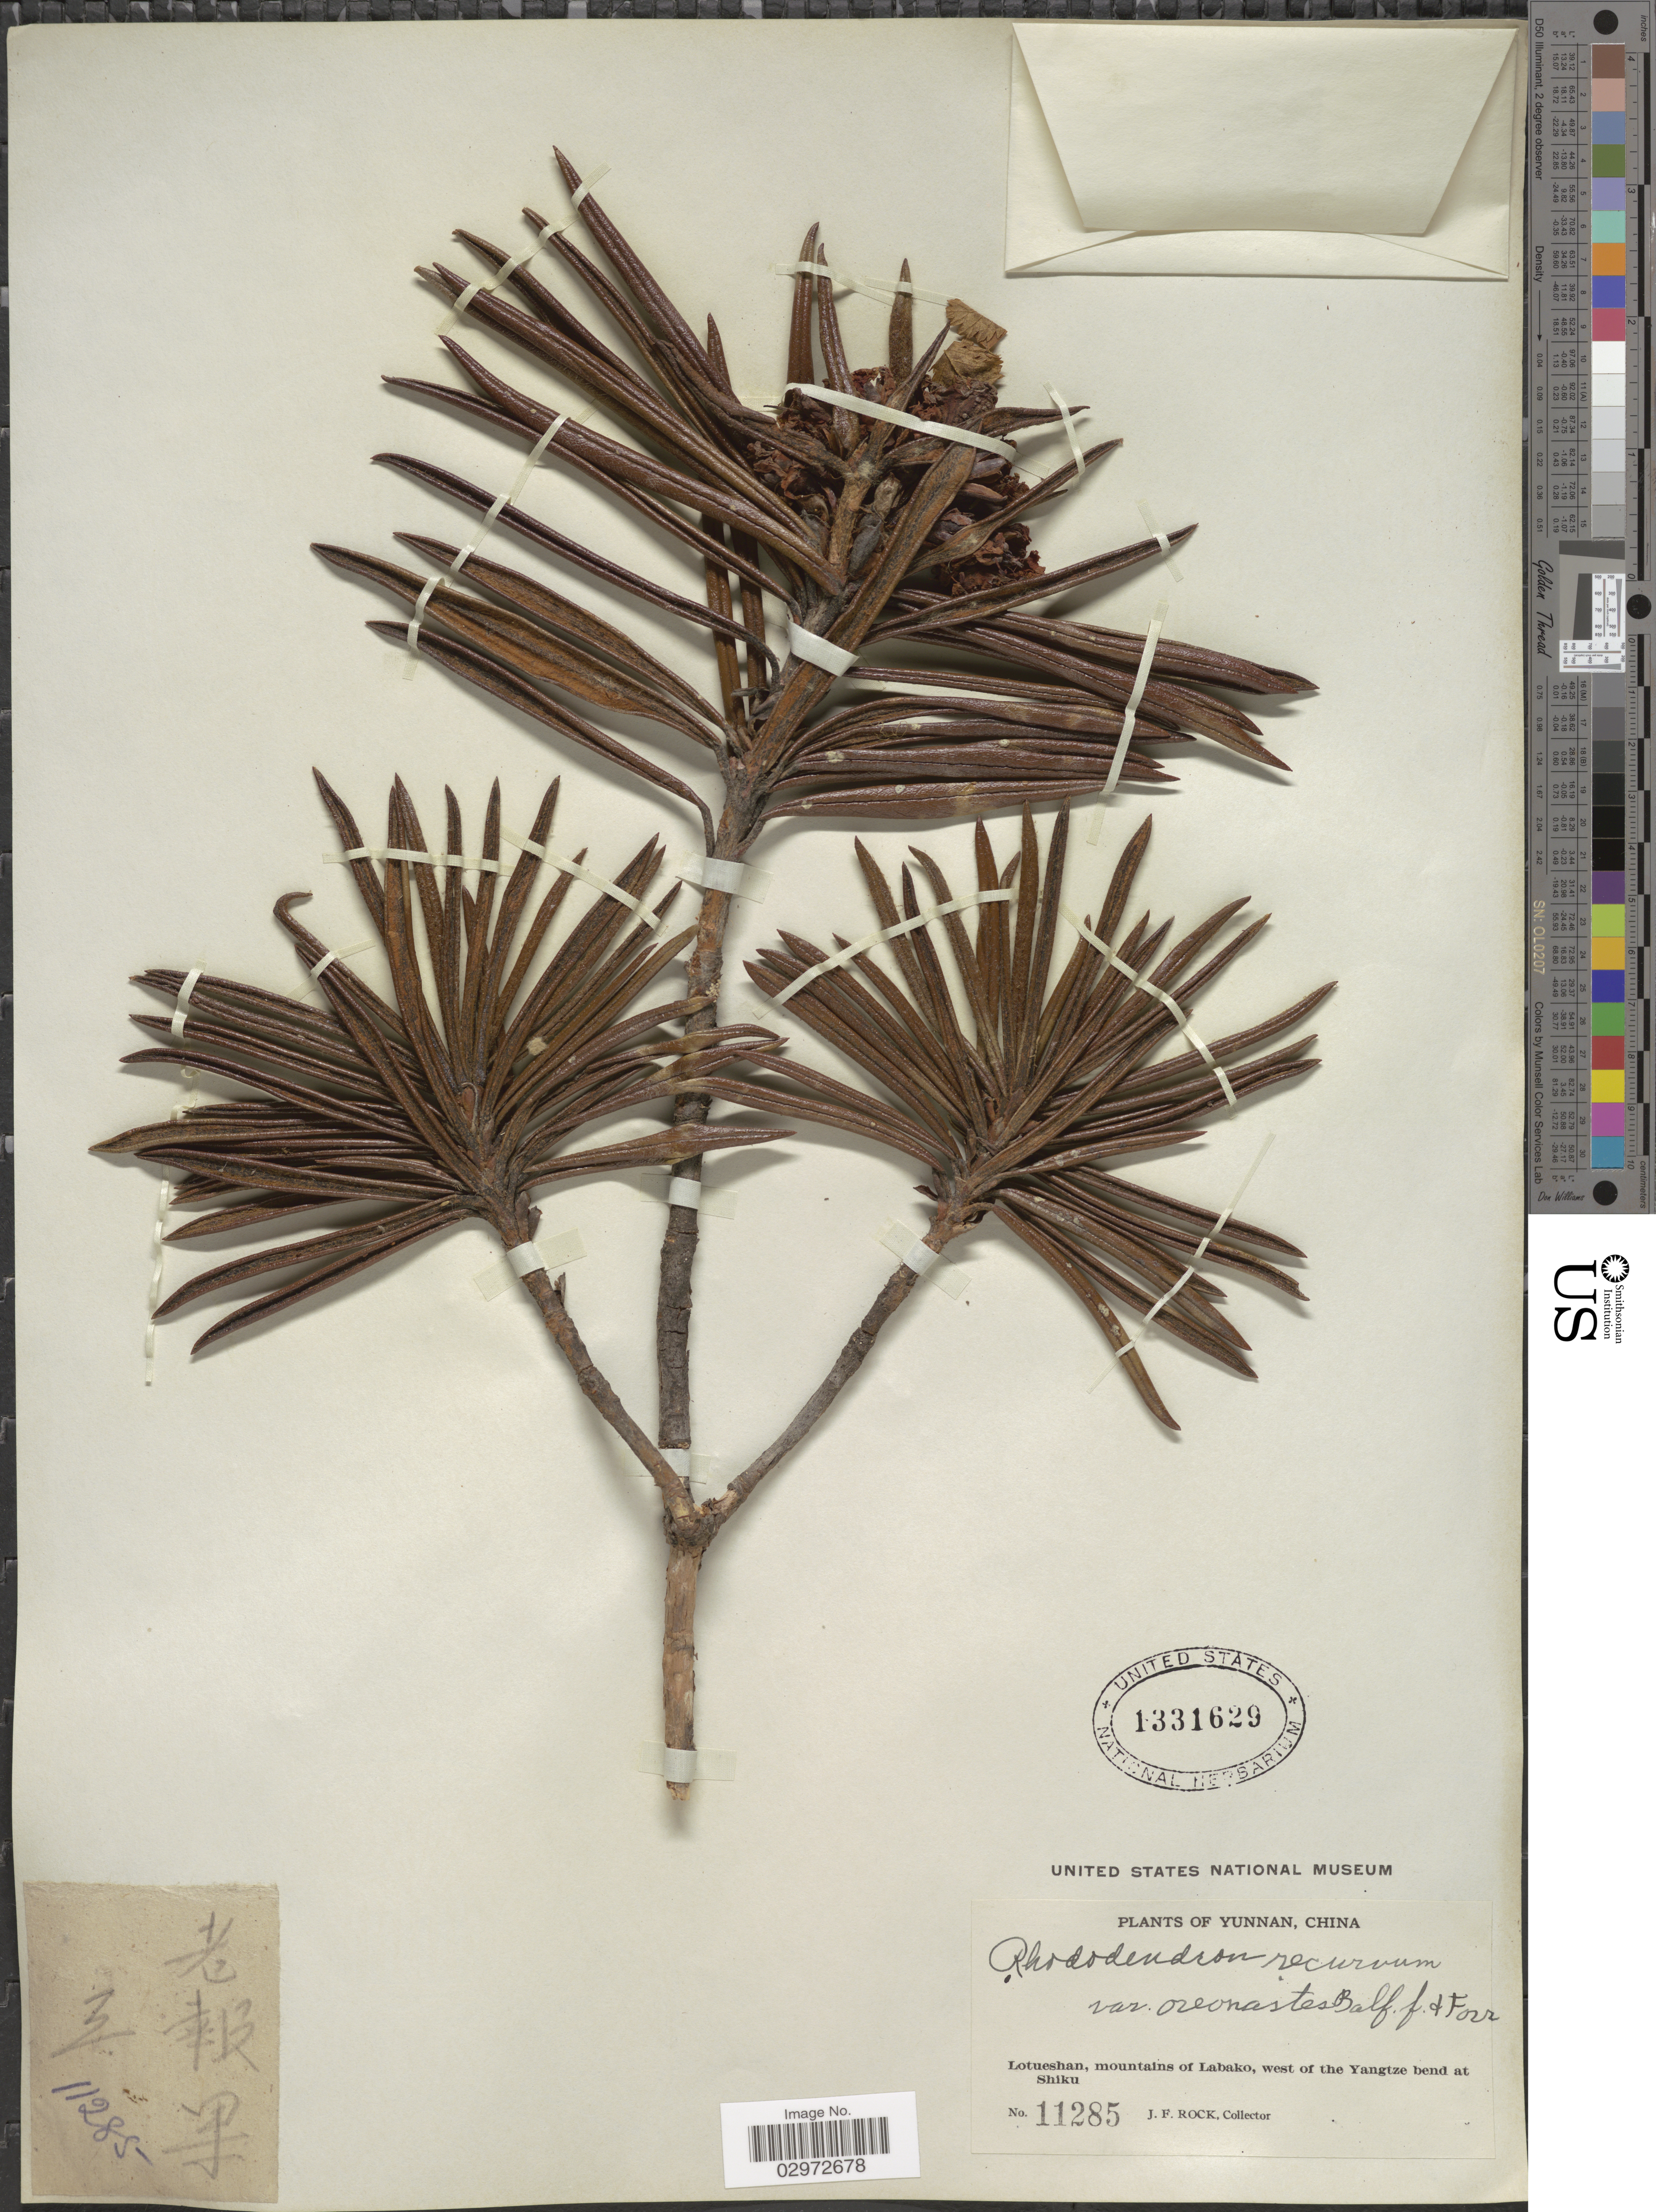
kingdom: Plantae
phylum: Tracheophyta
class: Magnoliopsida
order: Ericales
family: Ericaceae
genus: Rhododendron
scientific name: Rhododendron recurvum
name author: Balf. f. & Forrest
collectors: J. Rock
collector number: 11285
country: China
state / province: Yunnan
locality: Lotueshan, mountains of Labako, west of the Yangtze bend at Shiku.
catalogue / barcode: US 1331629